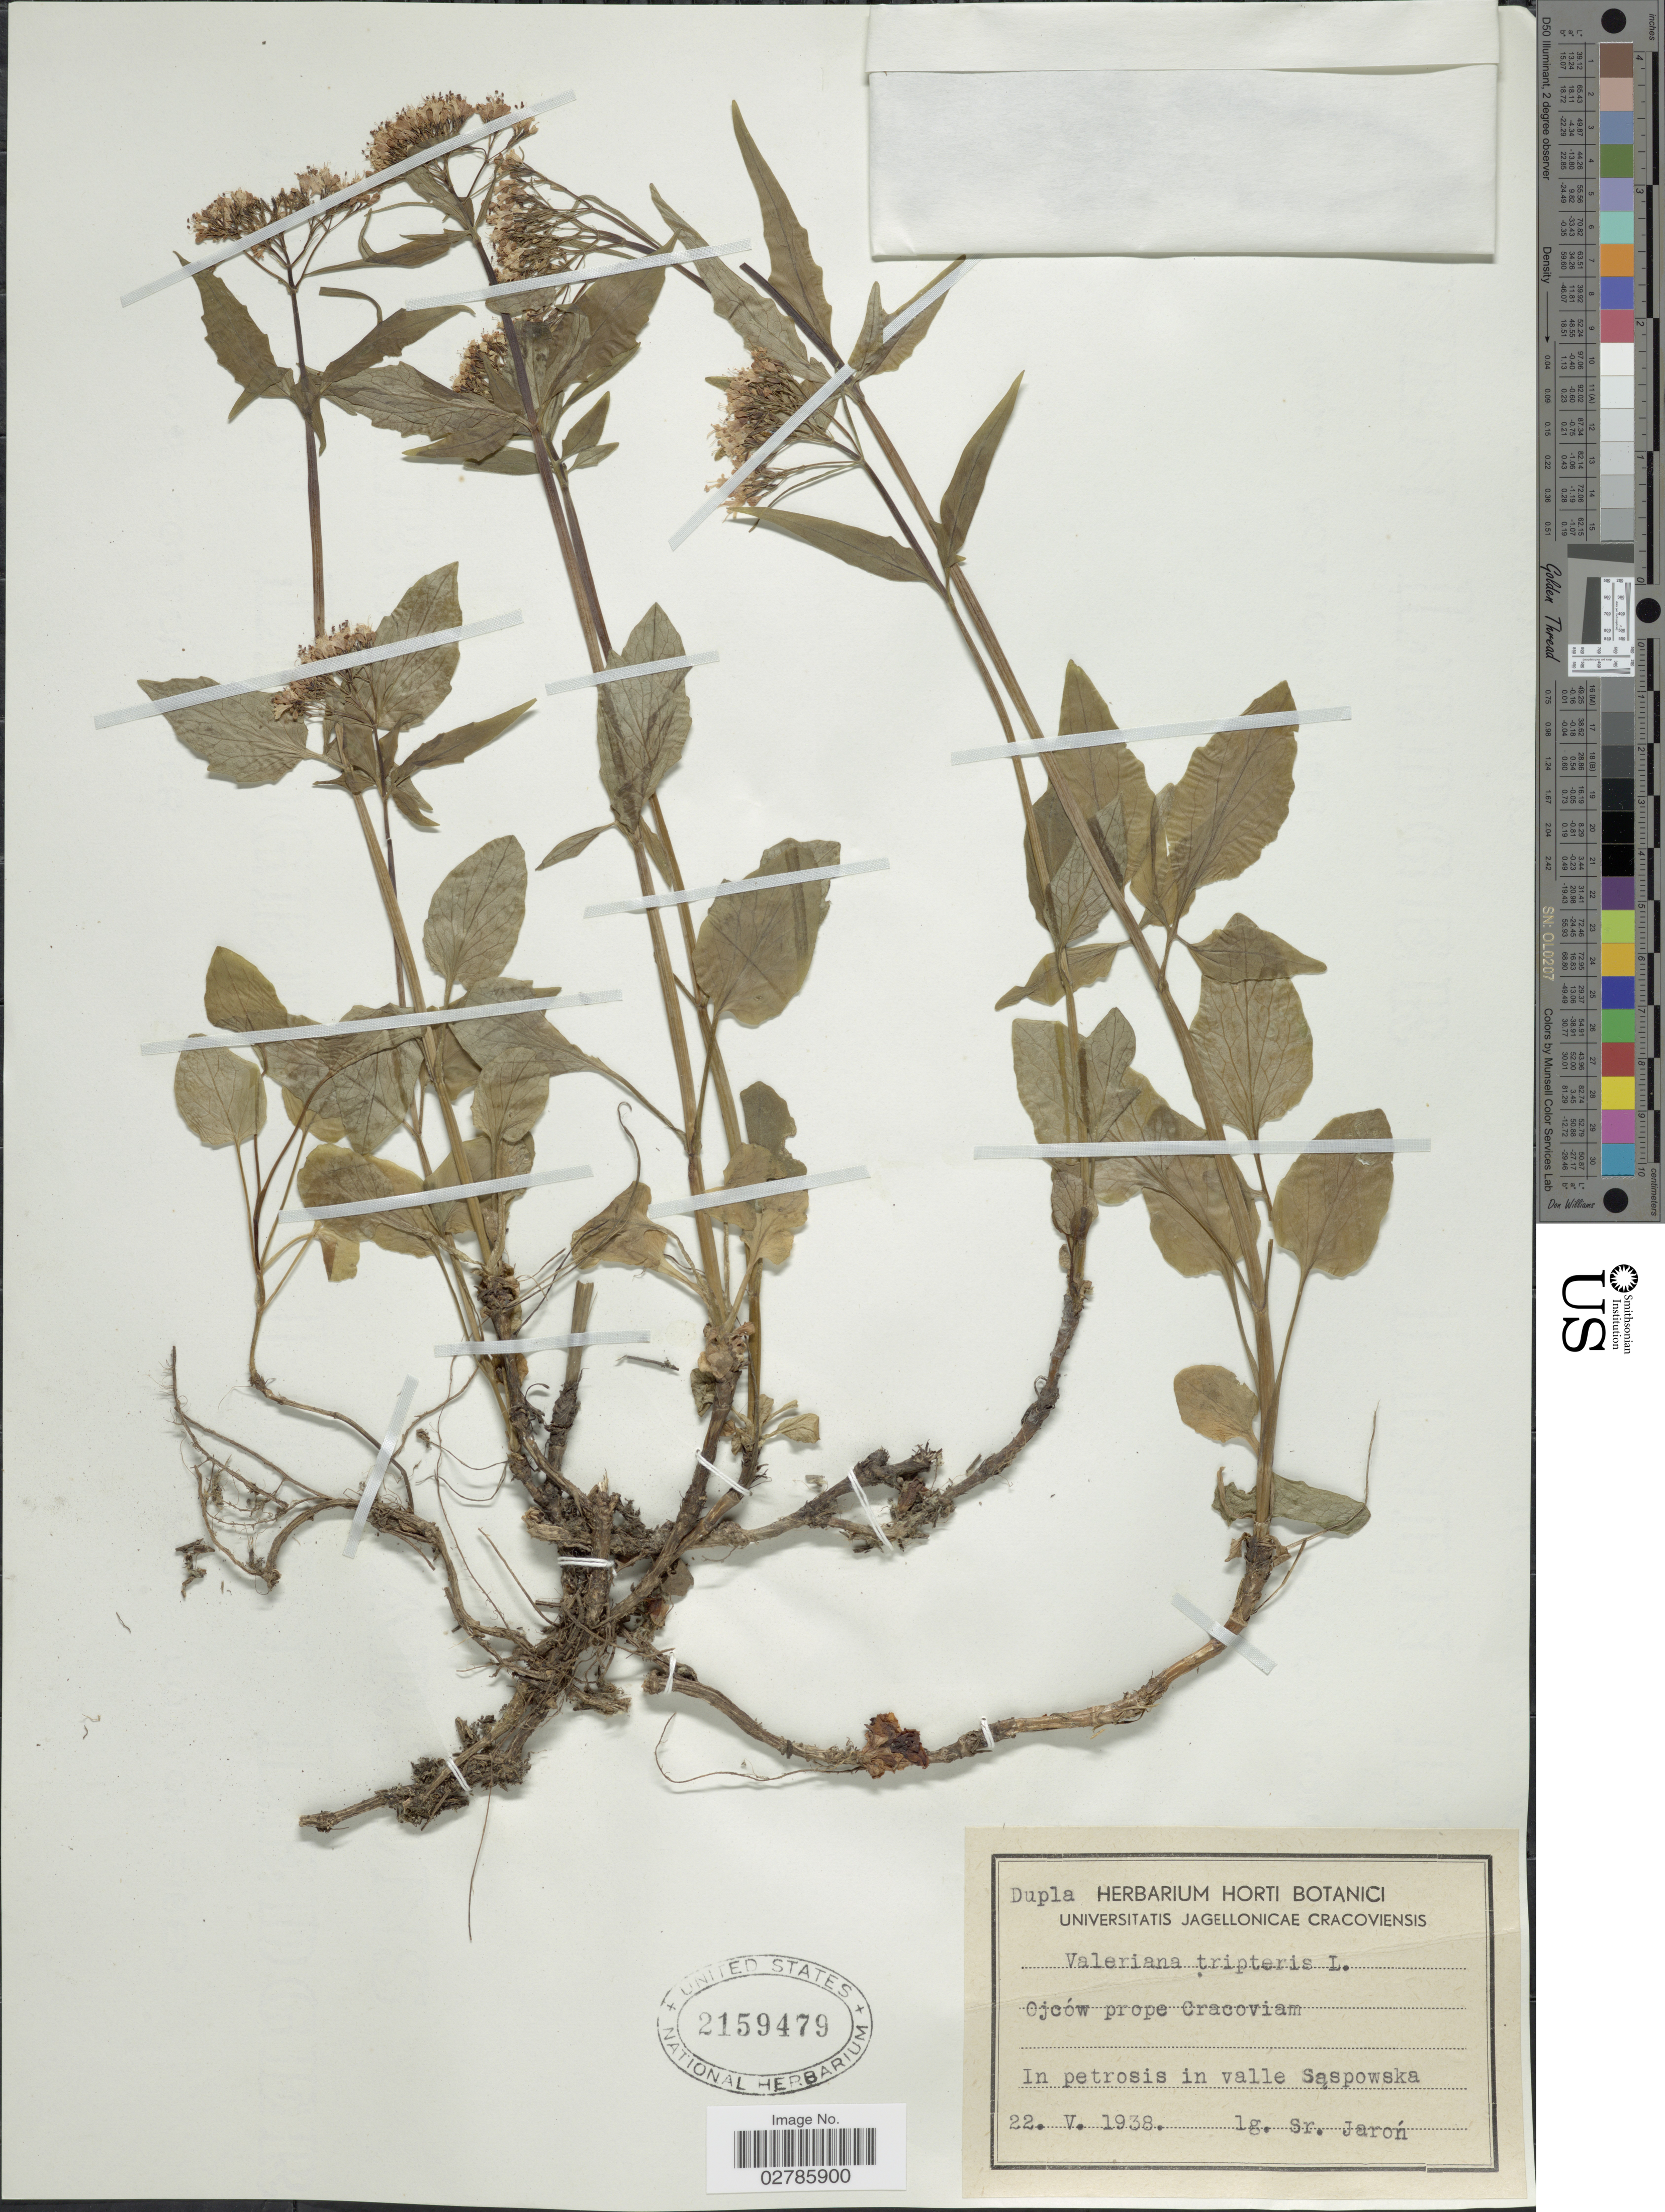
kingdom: Plantae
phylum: Tracheophyta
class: Magnoliopsida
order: Dipsacales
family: Caprifoliaceae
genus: Valeriana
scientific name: Valeriana tripteris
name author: L.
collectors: Jaron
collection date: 1938-05-22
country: Poland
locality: Ojców prope Cracoviam. In petrosis in valle Saspowska.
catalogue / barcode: US 2159479